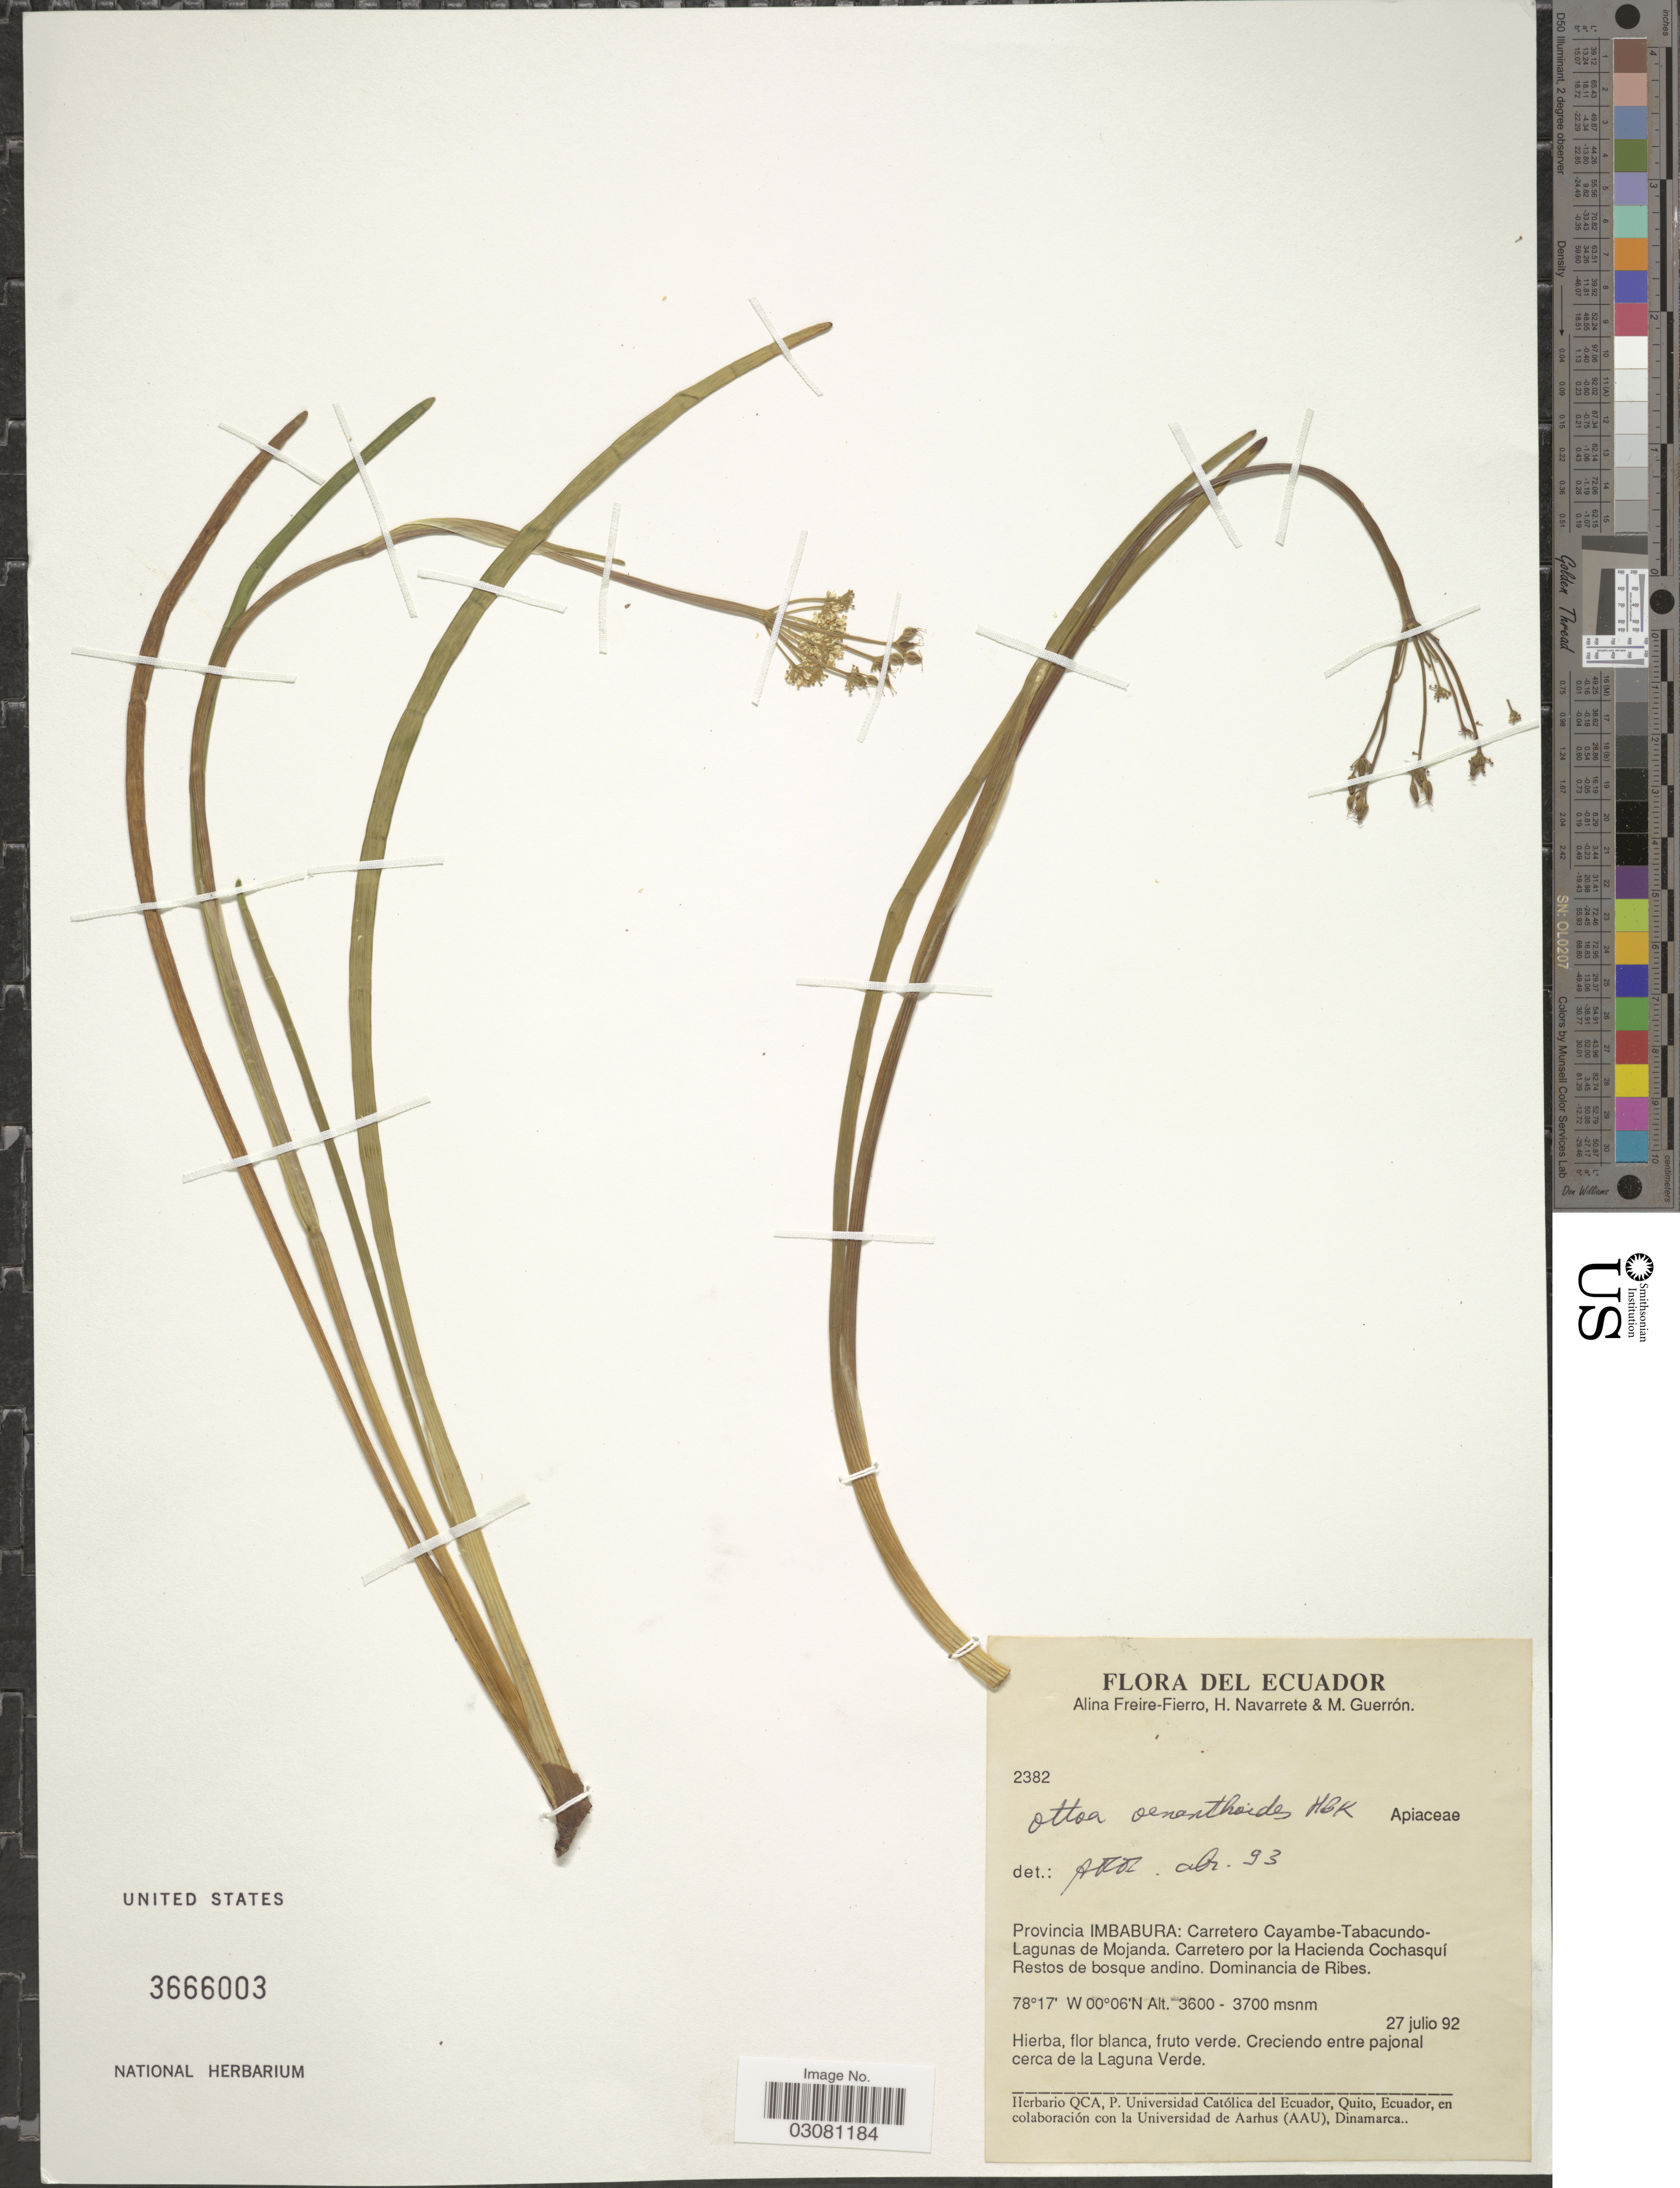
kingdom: Plantae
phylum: Tracheophyta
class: Magnoliopsida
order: Apiales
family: Apiaceae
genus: Ottoa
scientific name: Ottoa oenanthoides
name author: Kunth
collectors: A. Freire-Fierro, H. Navarrete & M. Guerron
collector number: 2382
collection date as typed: Transcribed d/m/y: 27/7/92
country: Ecuador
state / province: Imbabura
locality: Provincia Imbabura: Carretera Cayambe-Tabacundo-Lagunas de Mojanda. Carretero por la Hacienda Cochasquí Restos de bosque andino. Dominancia de Ribes.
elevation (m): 3600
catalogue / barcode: US 3666003